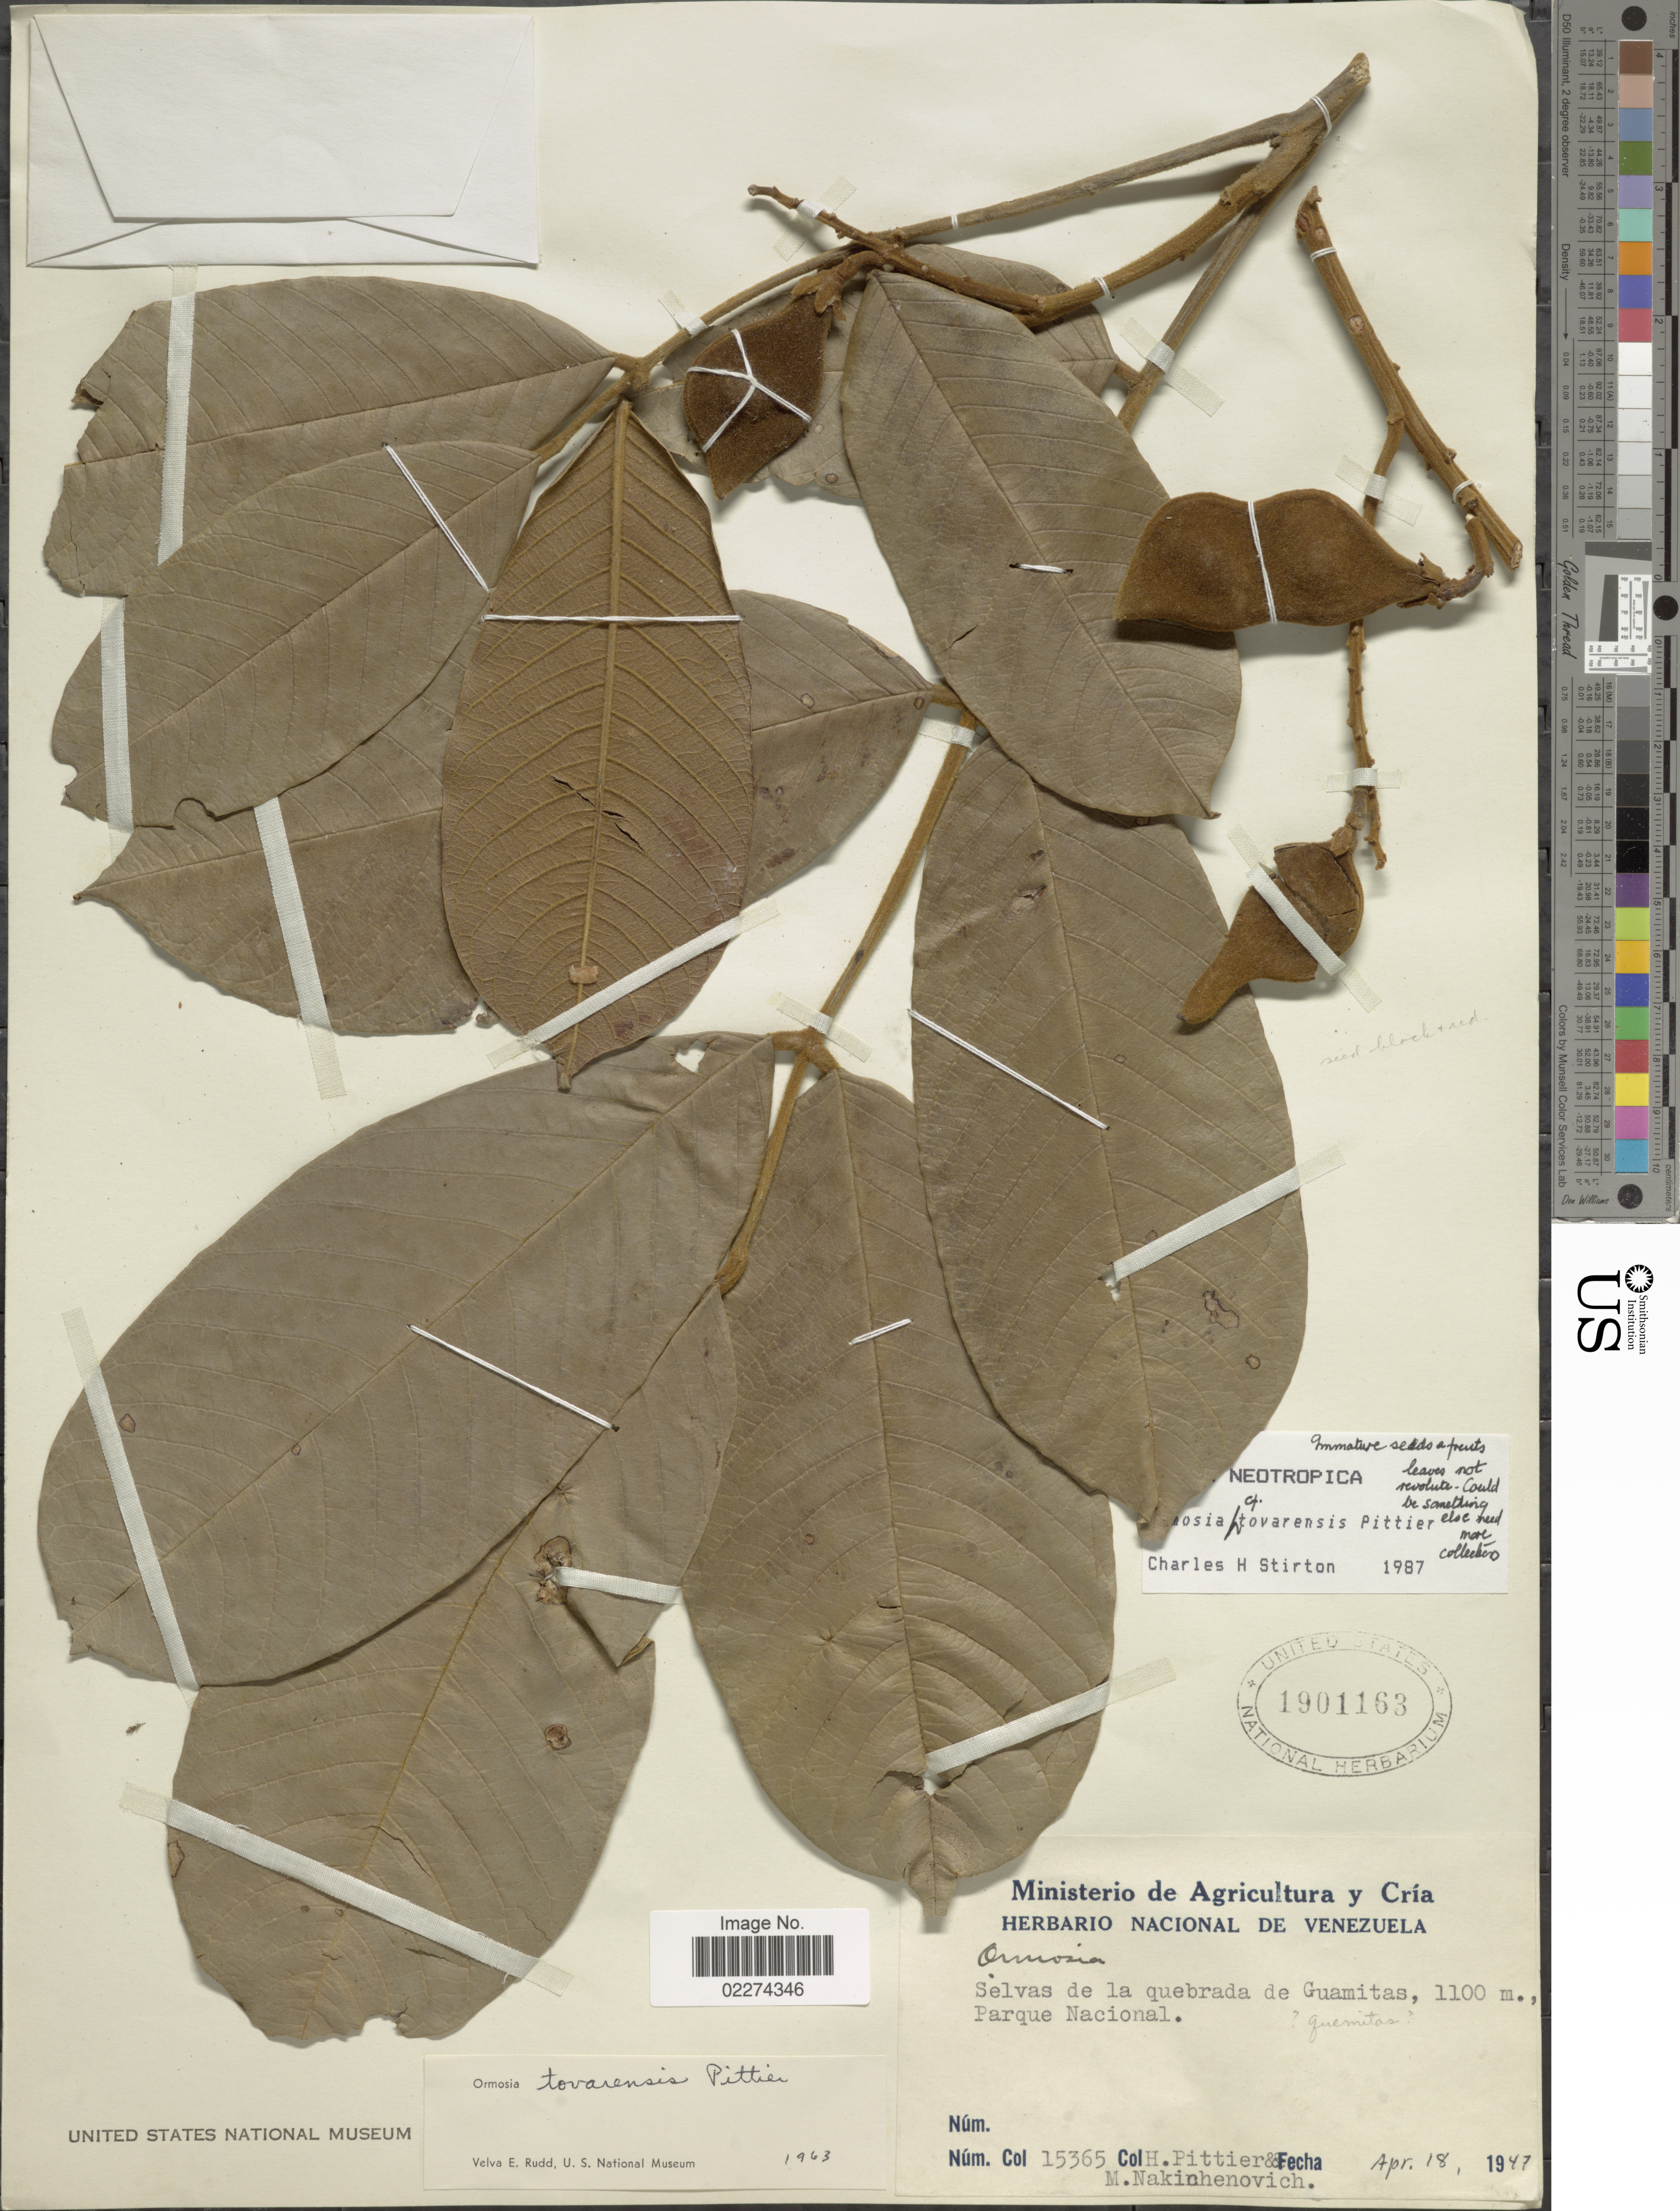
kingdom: Plantae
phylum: Tracheophyta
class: Magnoliopsida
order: Fabales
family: Fabaceae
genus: Ormosia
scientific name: Ormosia tovarensis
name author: Pittier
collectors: H. F. Pittier & M. Nakichenovich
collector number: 15365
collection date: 1947-04-18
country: Venezuela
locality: Selvas de la quebrada de Guamitas, Parque Nacional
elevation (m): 1100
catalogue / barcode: US 1901163